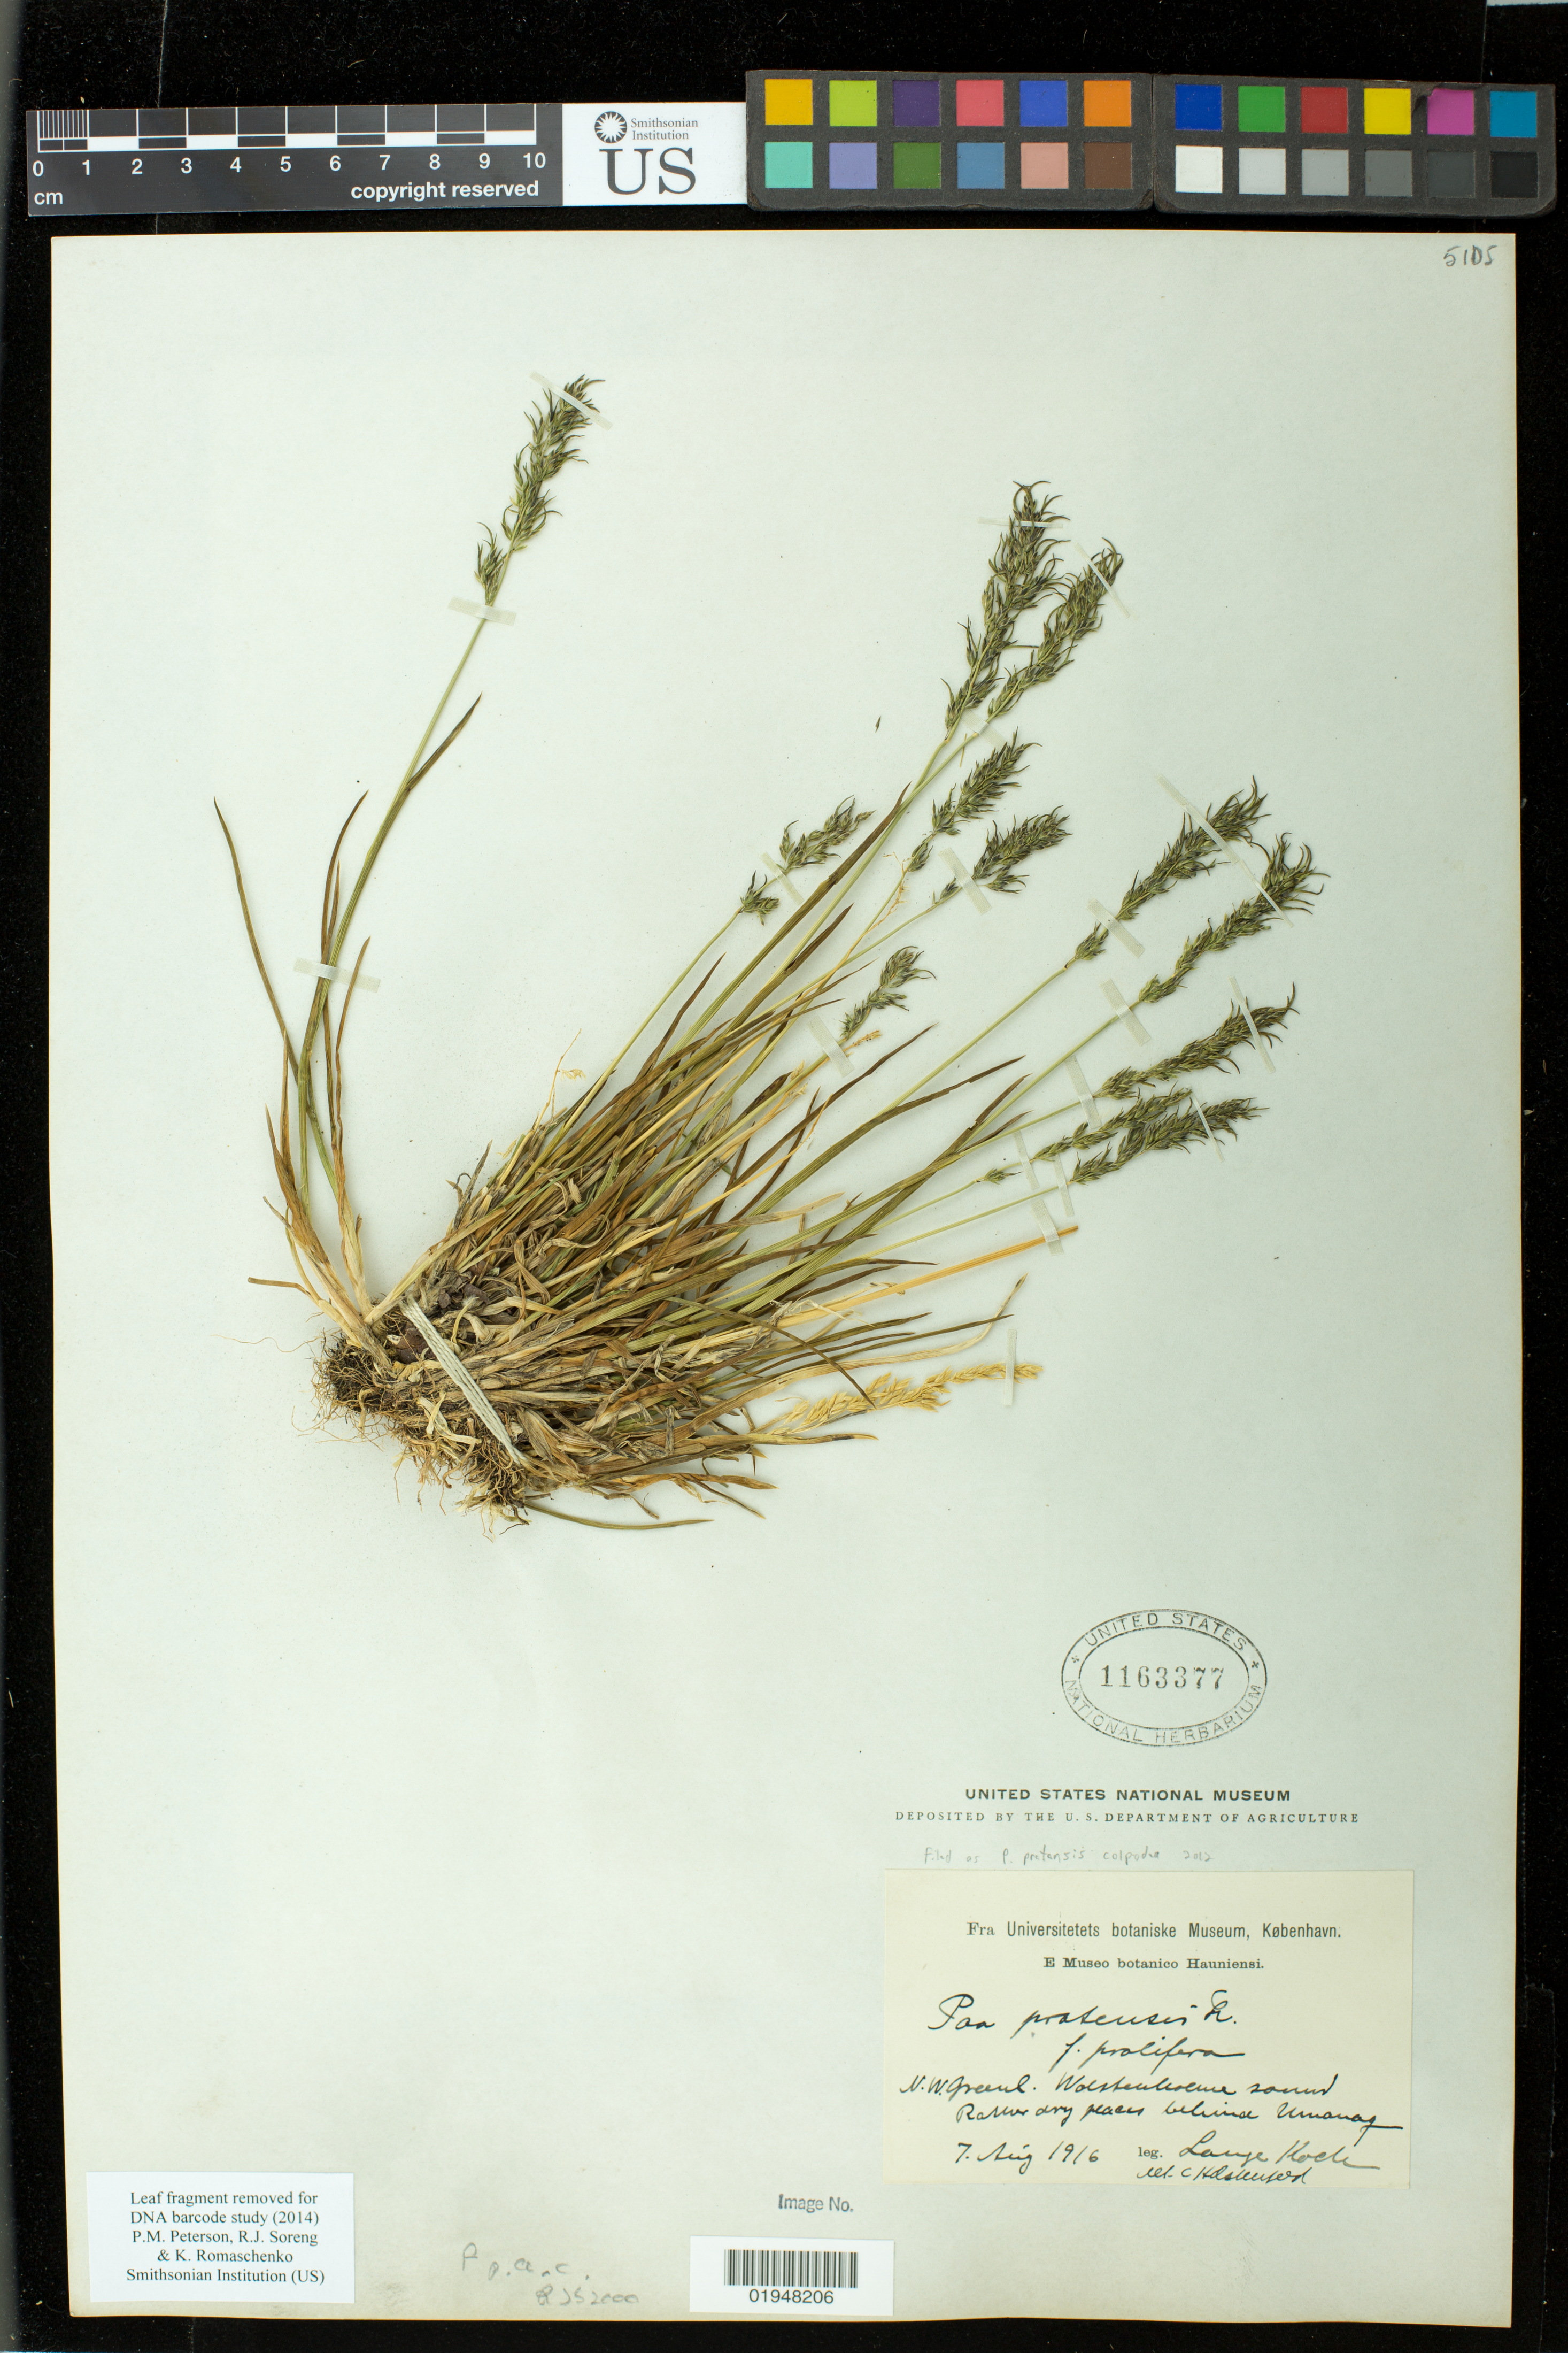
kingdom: Plantae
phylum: Tracheophyta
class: Liliopsida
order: Poales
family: Poaceae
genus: Poa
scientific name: Poa pratensis var. colpoda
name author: (Th. Fr.) Soreng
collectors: L. Koch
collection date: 1916-08-07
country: Greenland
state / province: Avannaata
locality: N.W. Greenl.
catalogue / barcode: US 1163377